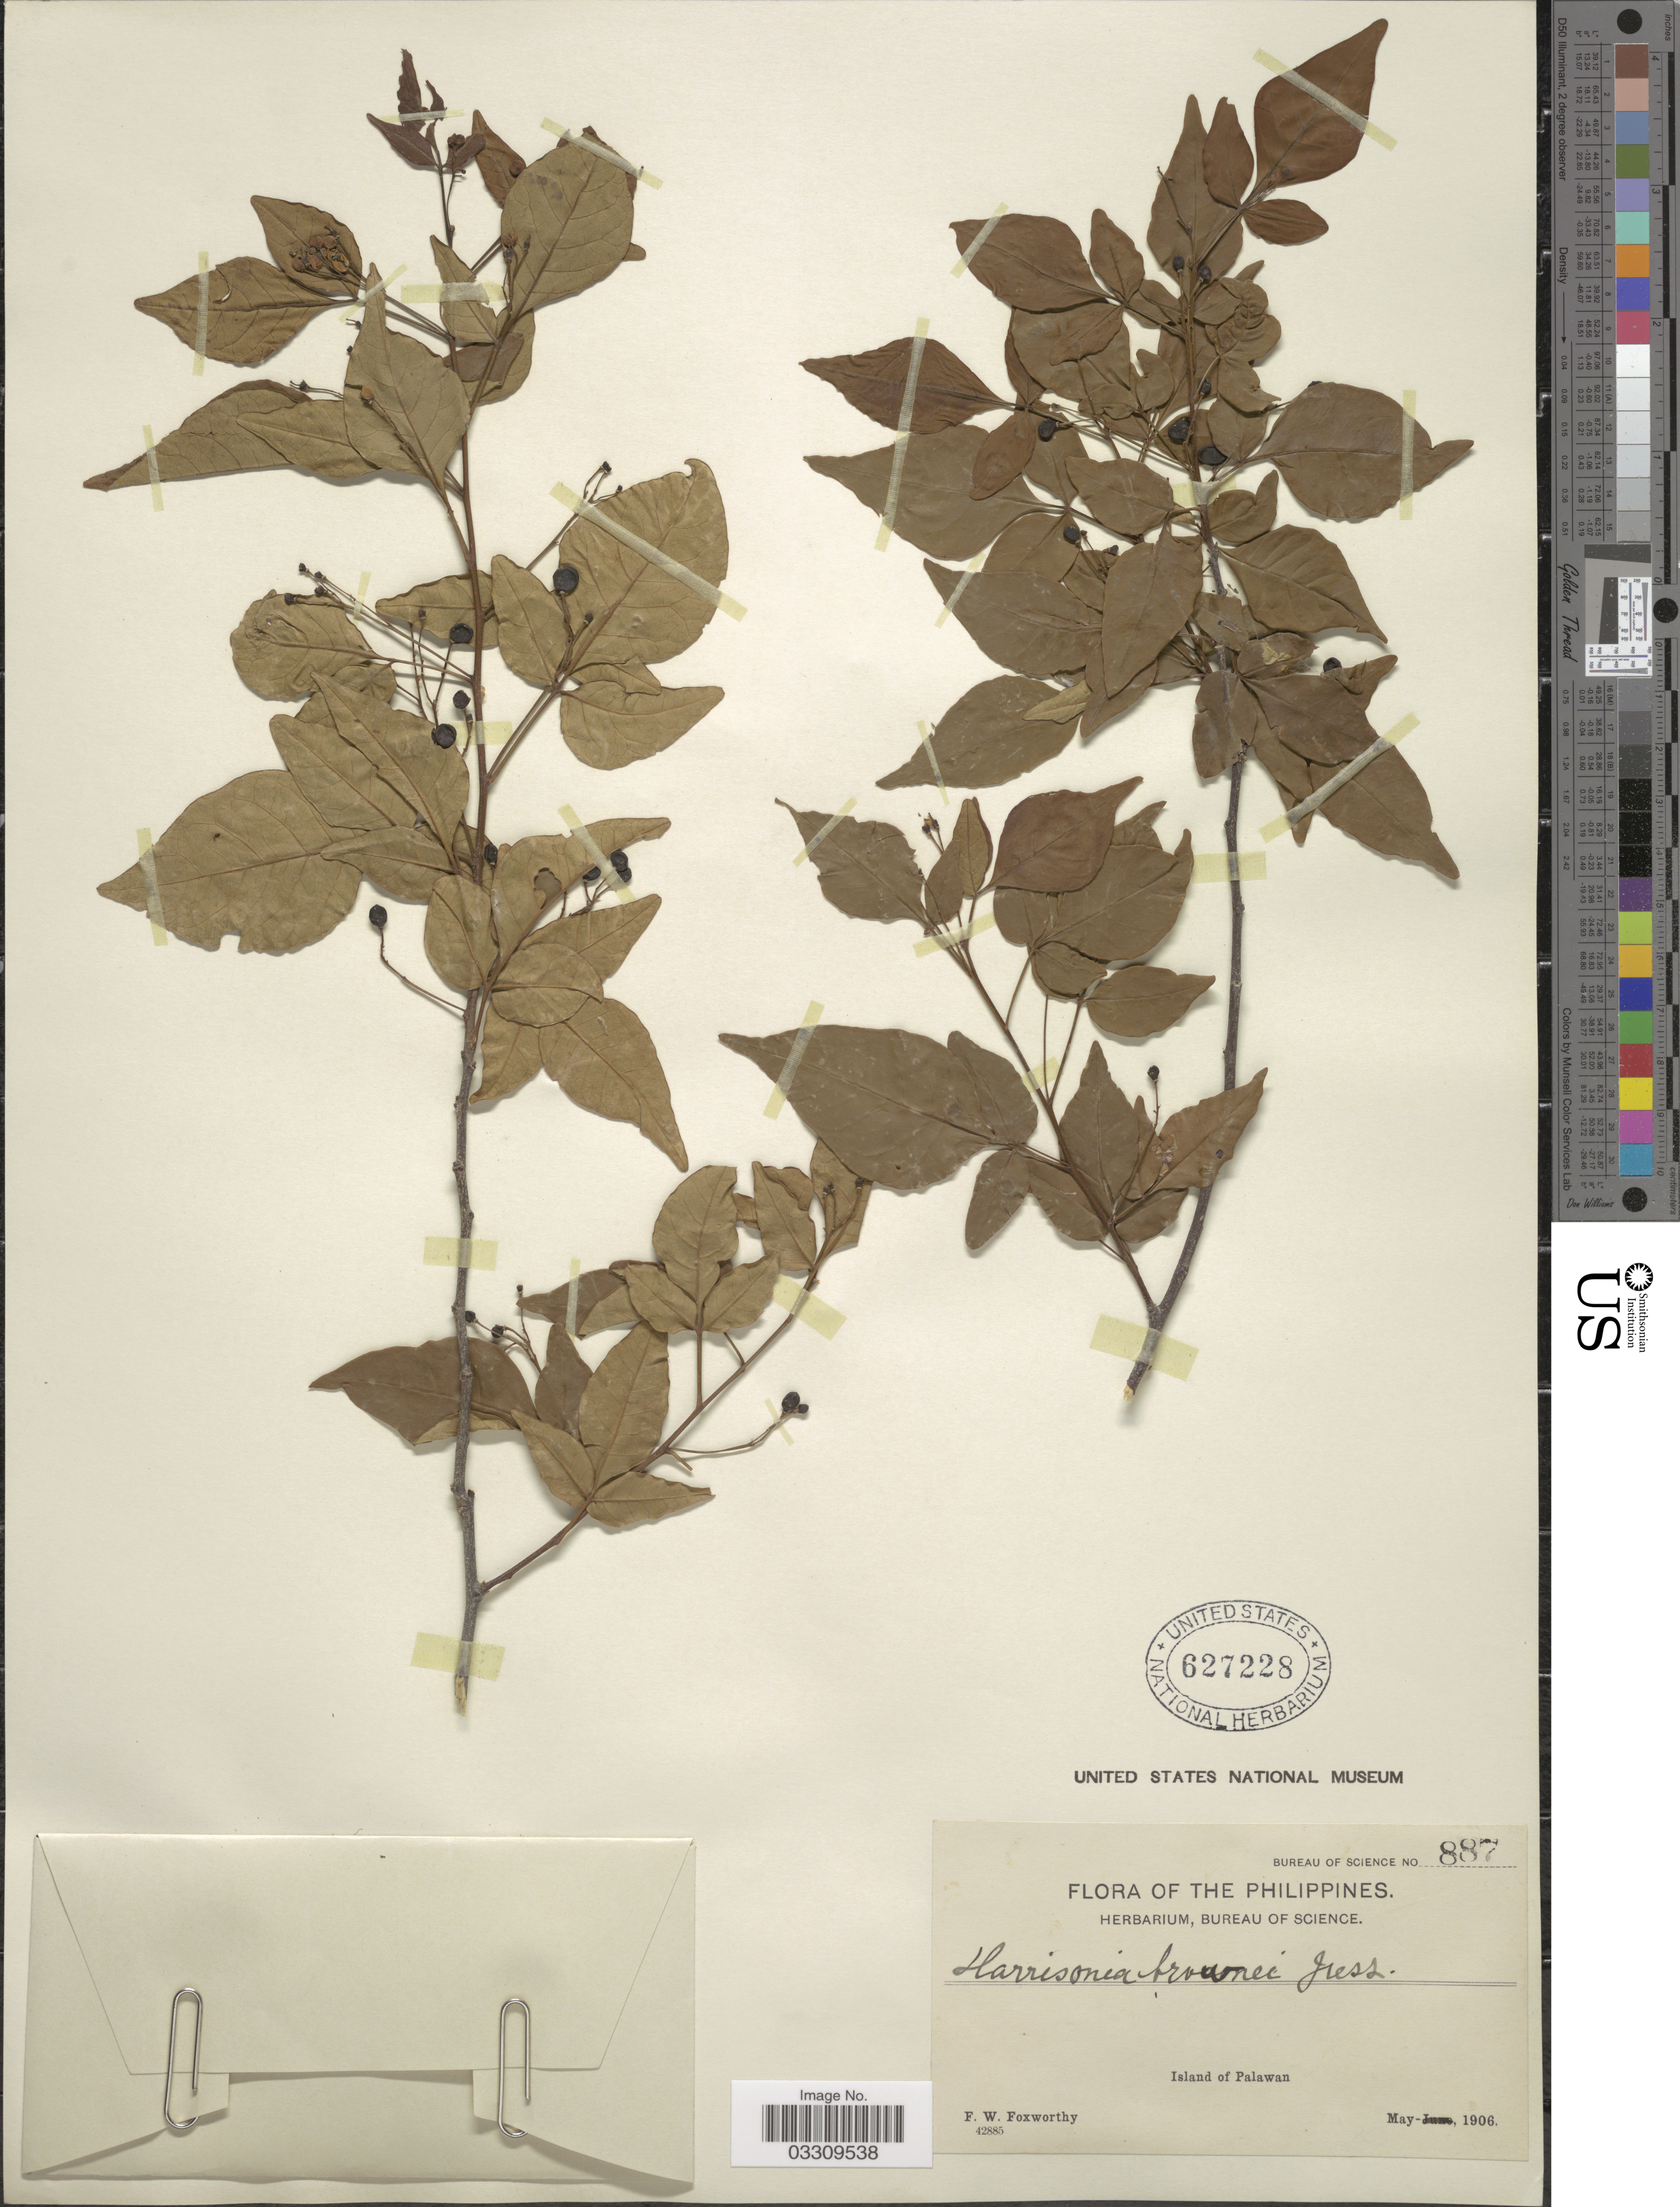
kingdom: Plantae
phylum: Tracheophyta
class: Magnoliopsida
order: Sapindales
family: Rutaceae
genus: Harrisonia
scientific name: Harrisonia brownii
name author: A. Juss.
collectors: F. W. Foxworthy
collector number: Bureau of Science 887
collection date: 1906-05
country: Philippines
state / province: Mimaropa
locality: Island of Palawan.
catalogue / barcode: US 627228